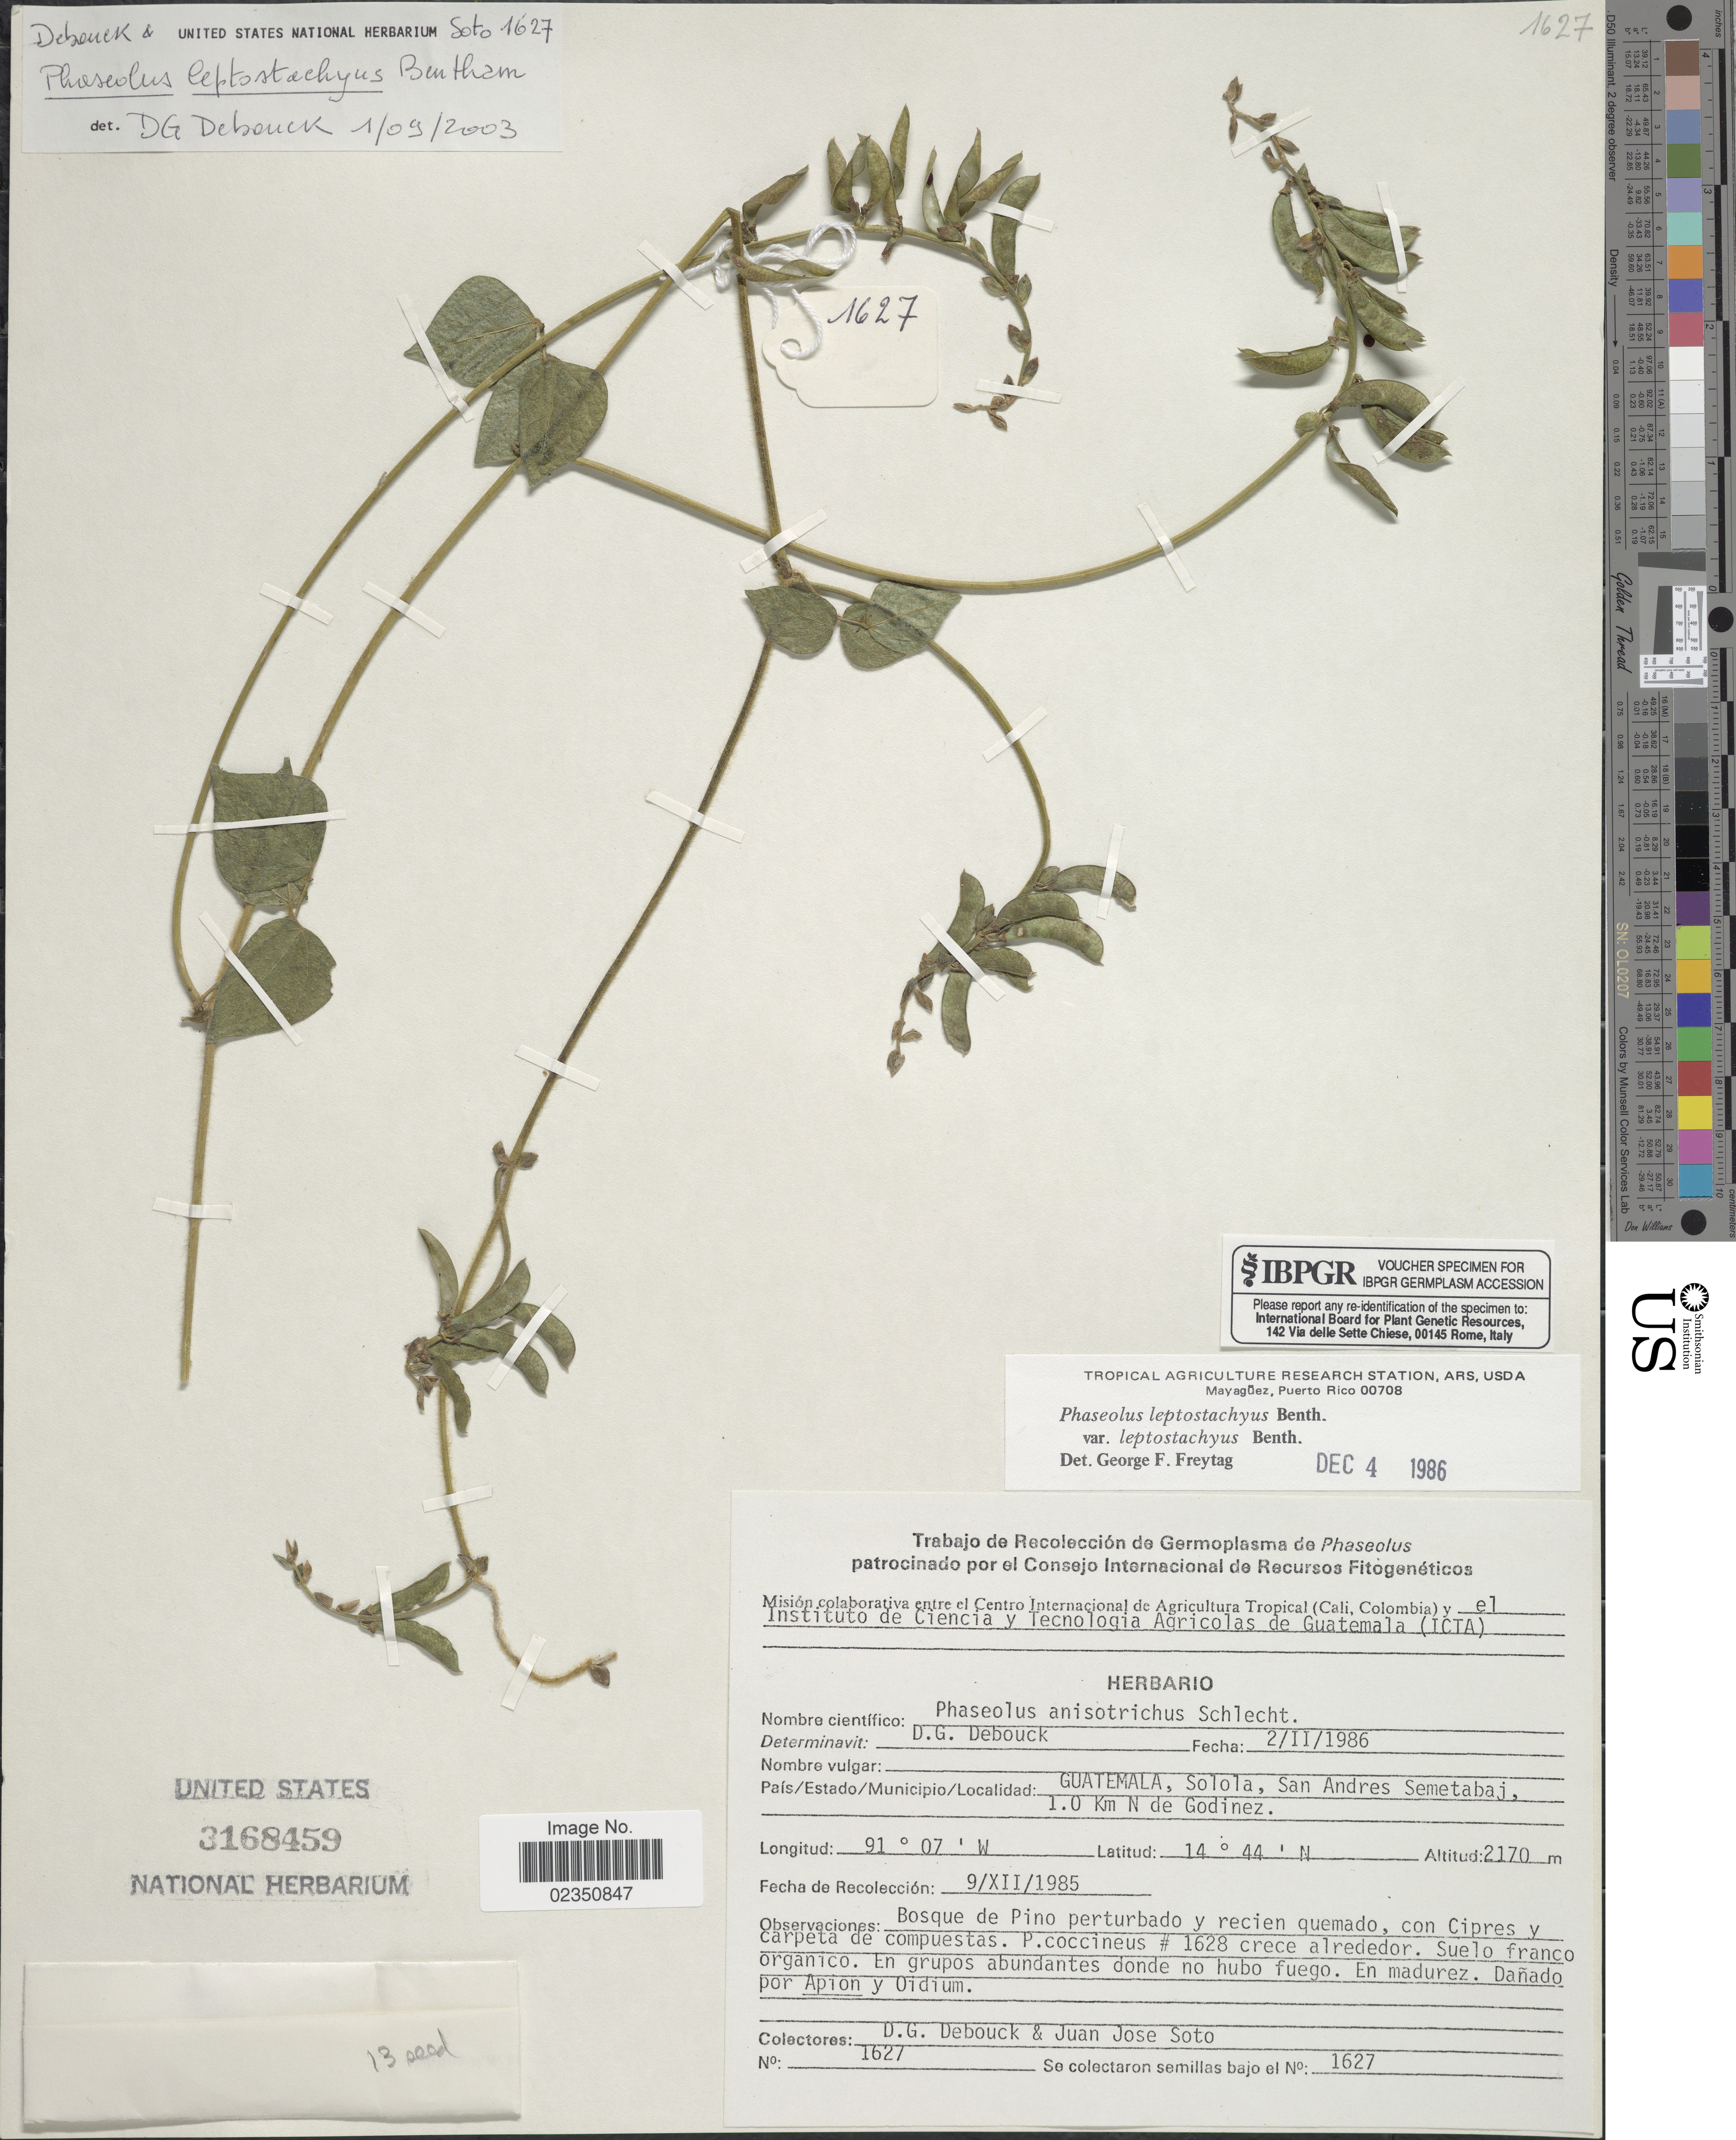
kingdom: Plantae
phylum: Tracheophyta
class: Magnoliopsida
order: Fabales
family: Fabaceae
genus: Phaseolus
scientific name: Phaseolus leptostachyus var. leptostachyus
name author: Benth.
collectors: D. Debouck & J. Soto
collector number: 1627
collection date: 1985-12-09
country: Guatemala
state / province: Sololá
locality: San Andres Semtabaj, 1.0 km N de Godinez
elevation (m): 2170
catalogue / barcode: US 3168459